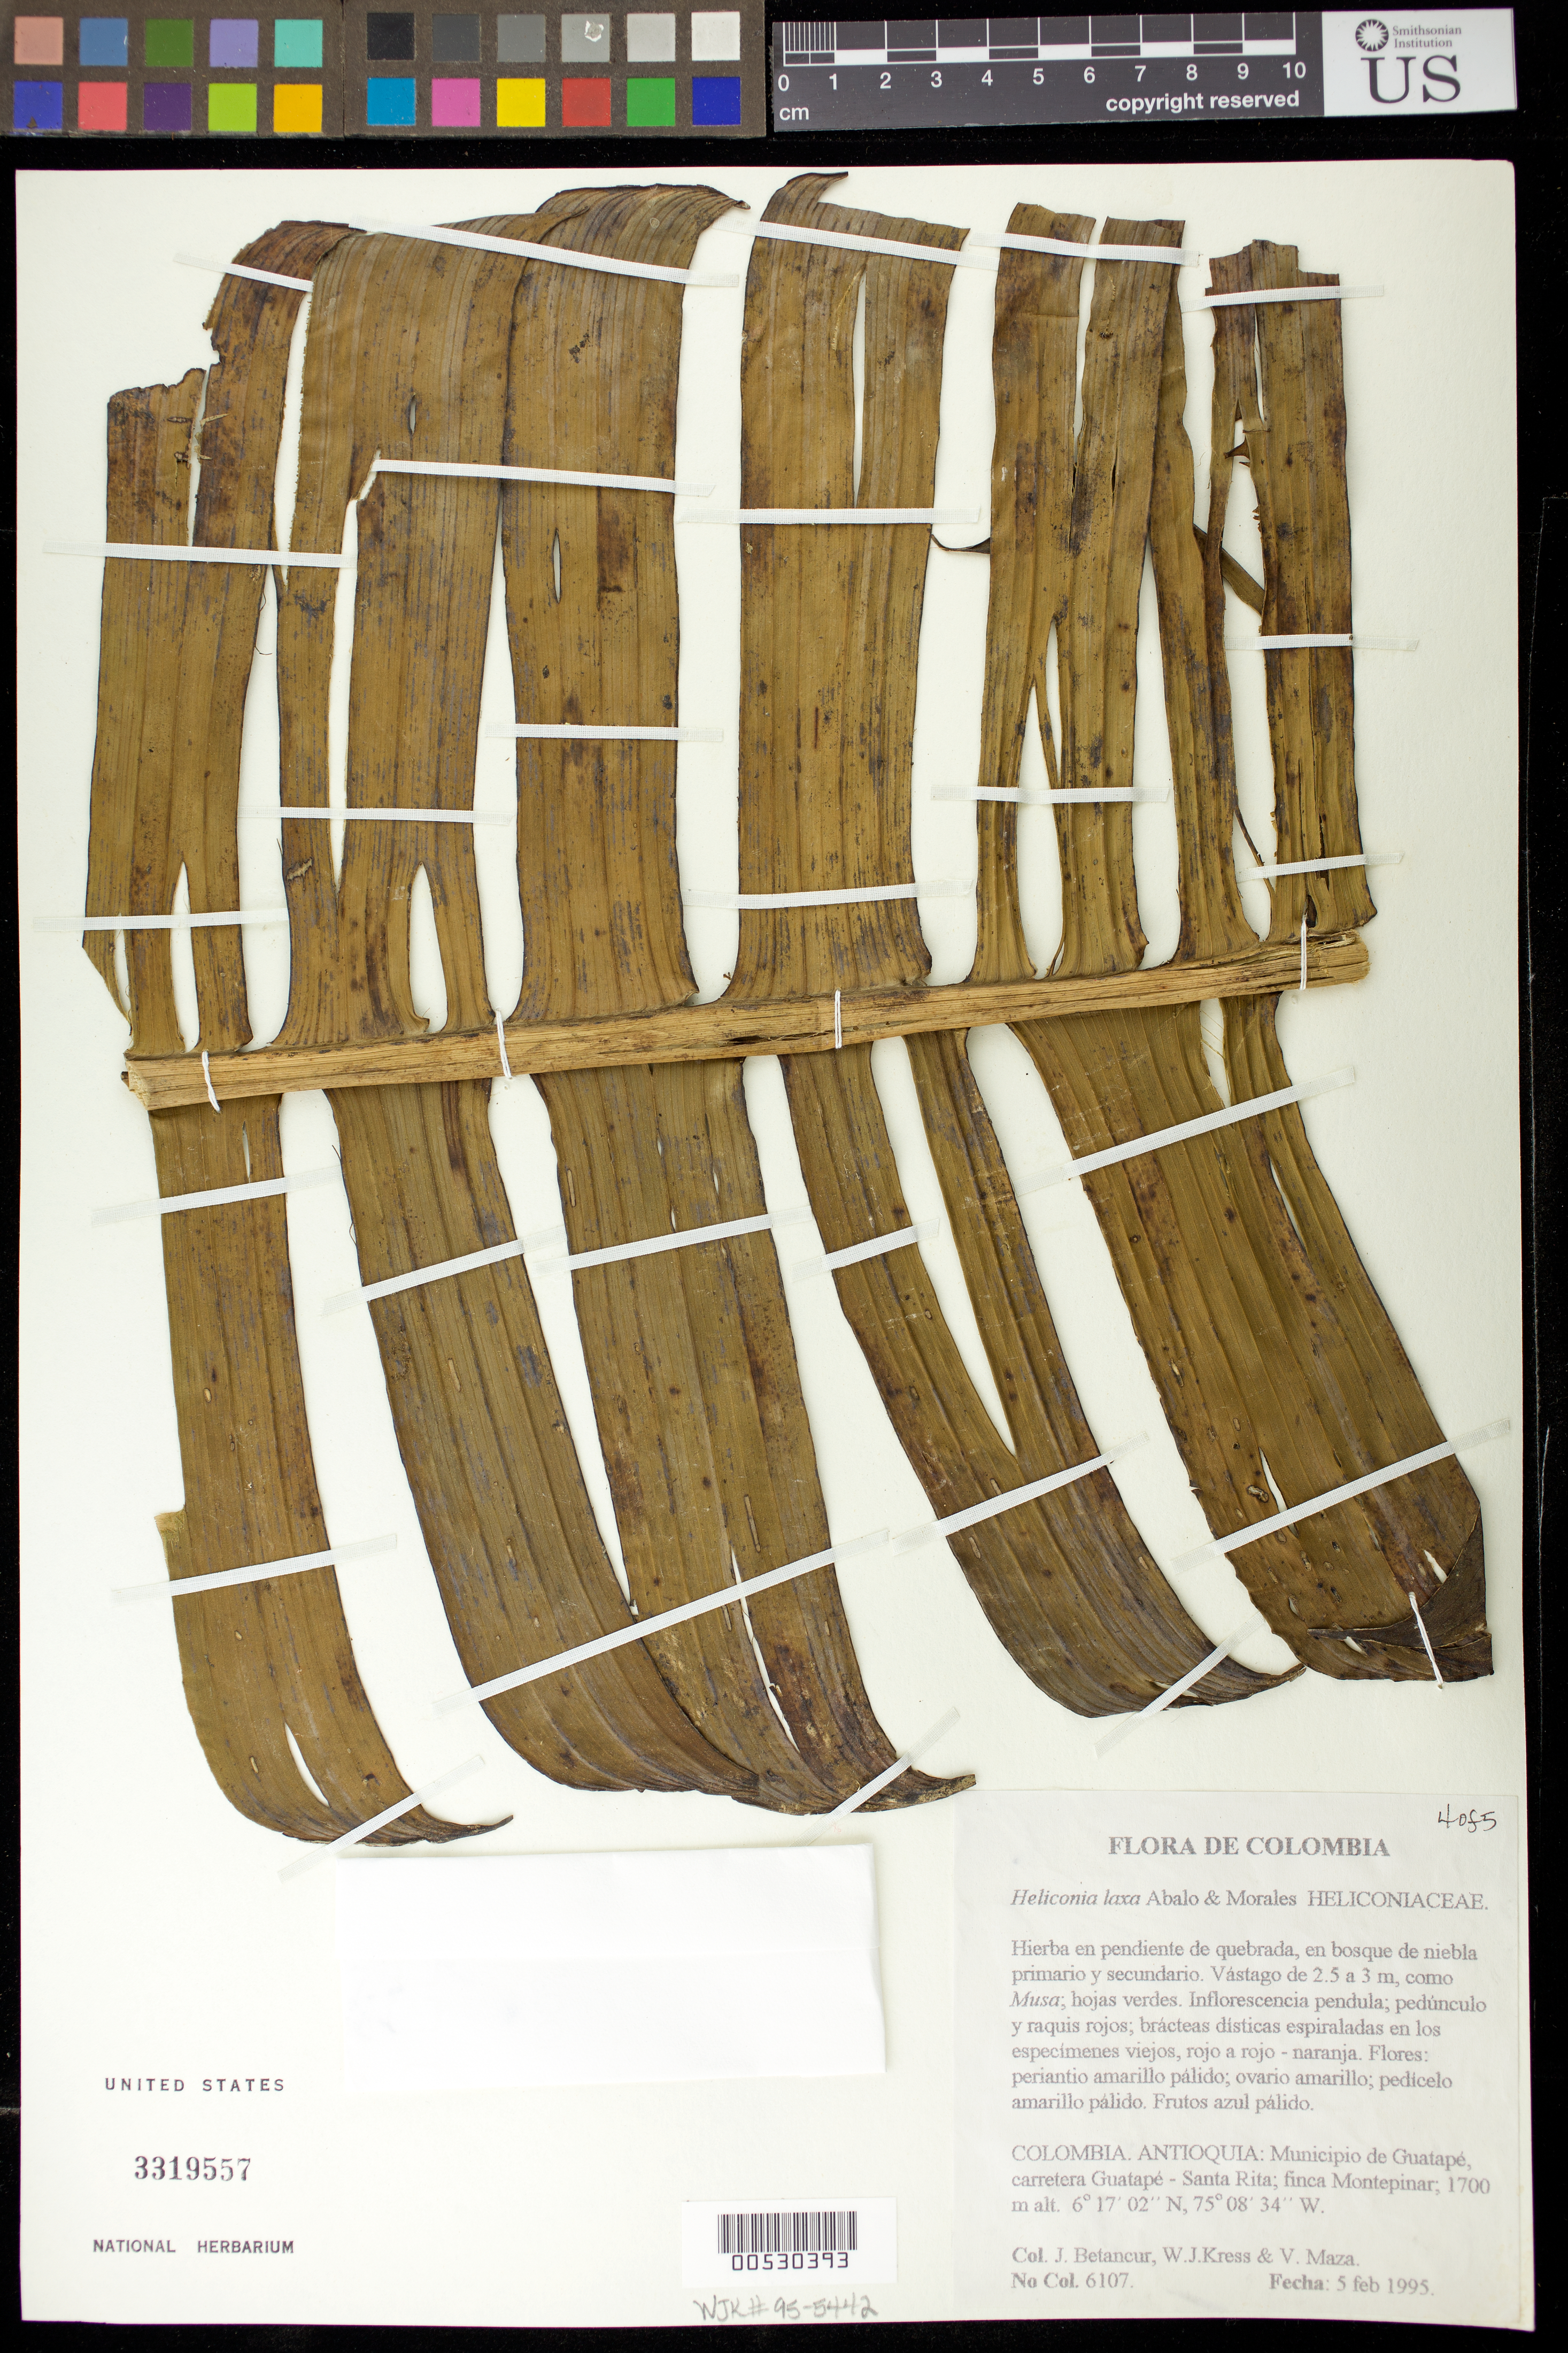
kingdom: Plantae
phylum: Tracheophyta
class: Liliopsida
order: Zingiberales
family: Heliconiaceae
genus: Heliconia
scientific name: Heliconia laxa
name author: Abalo & G. Morales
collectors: J. C. Betancur, W. J. Kress & V. Maza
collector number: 6107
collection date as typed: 05 Feb 1995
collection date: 1995-02-05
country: Colombia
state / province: Antioquia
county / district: Guatape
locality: Carretera Guatape-Santa Rita; finca Montepinar.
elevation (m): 1700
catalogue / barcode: US 3319557